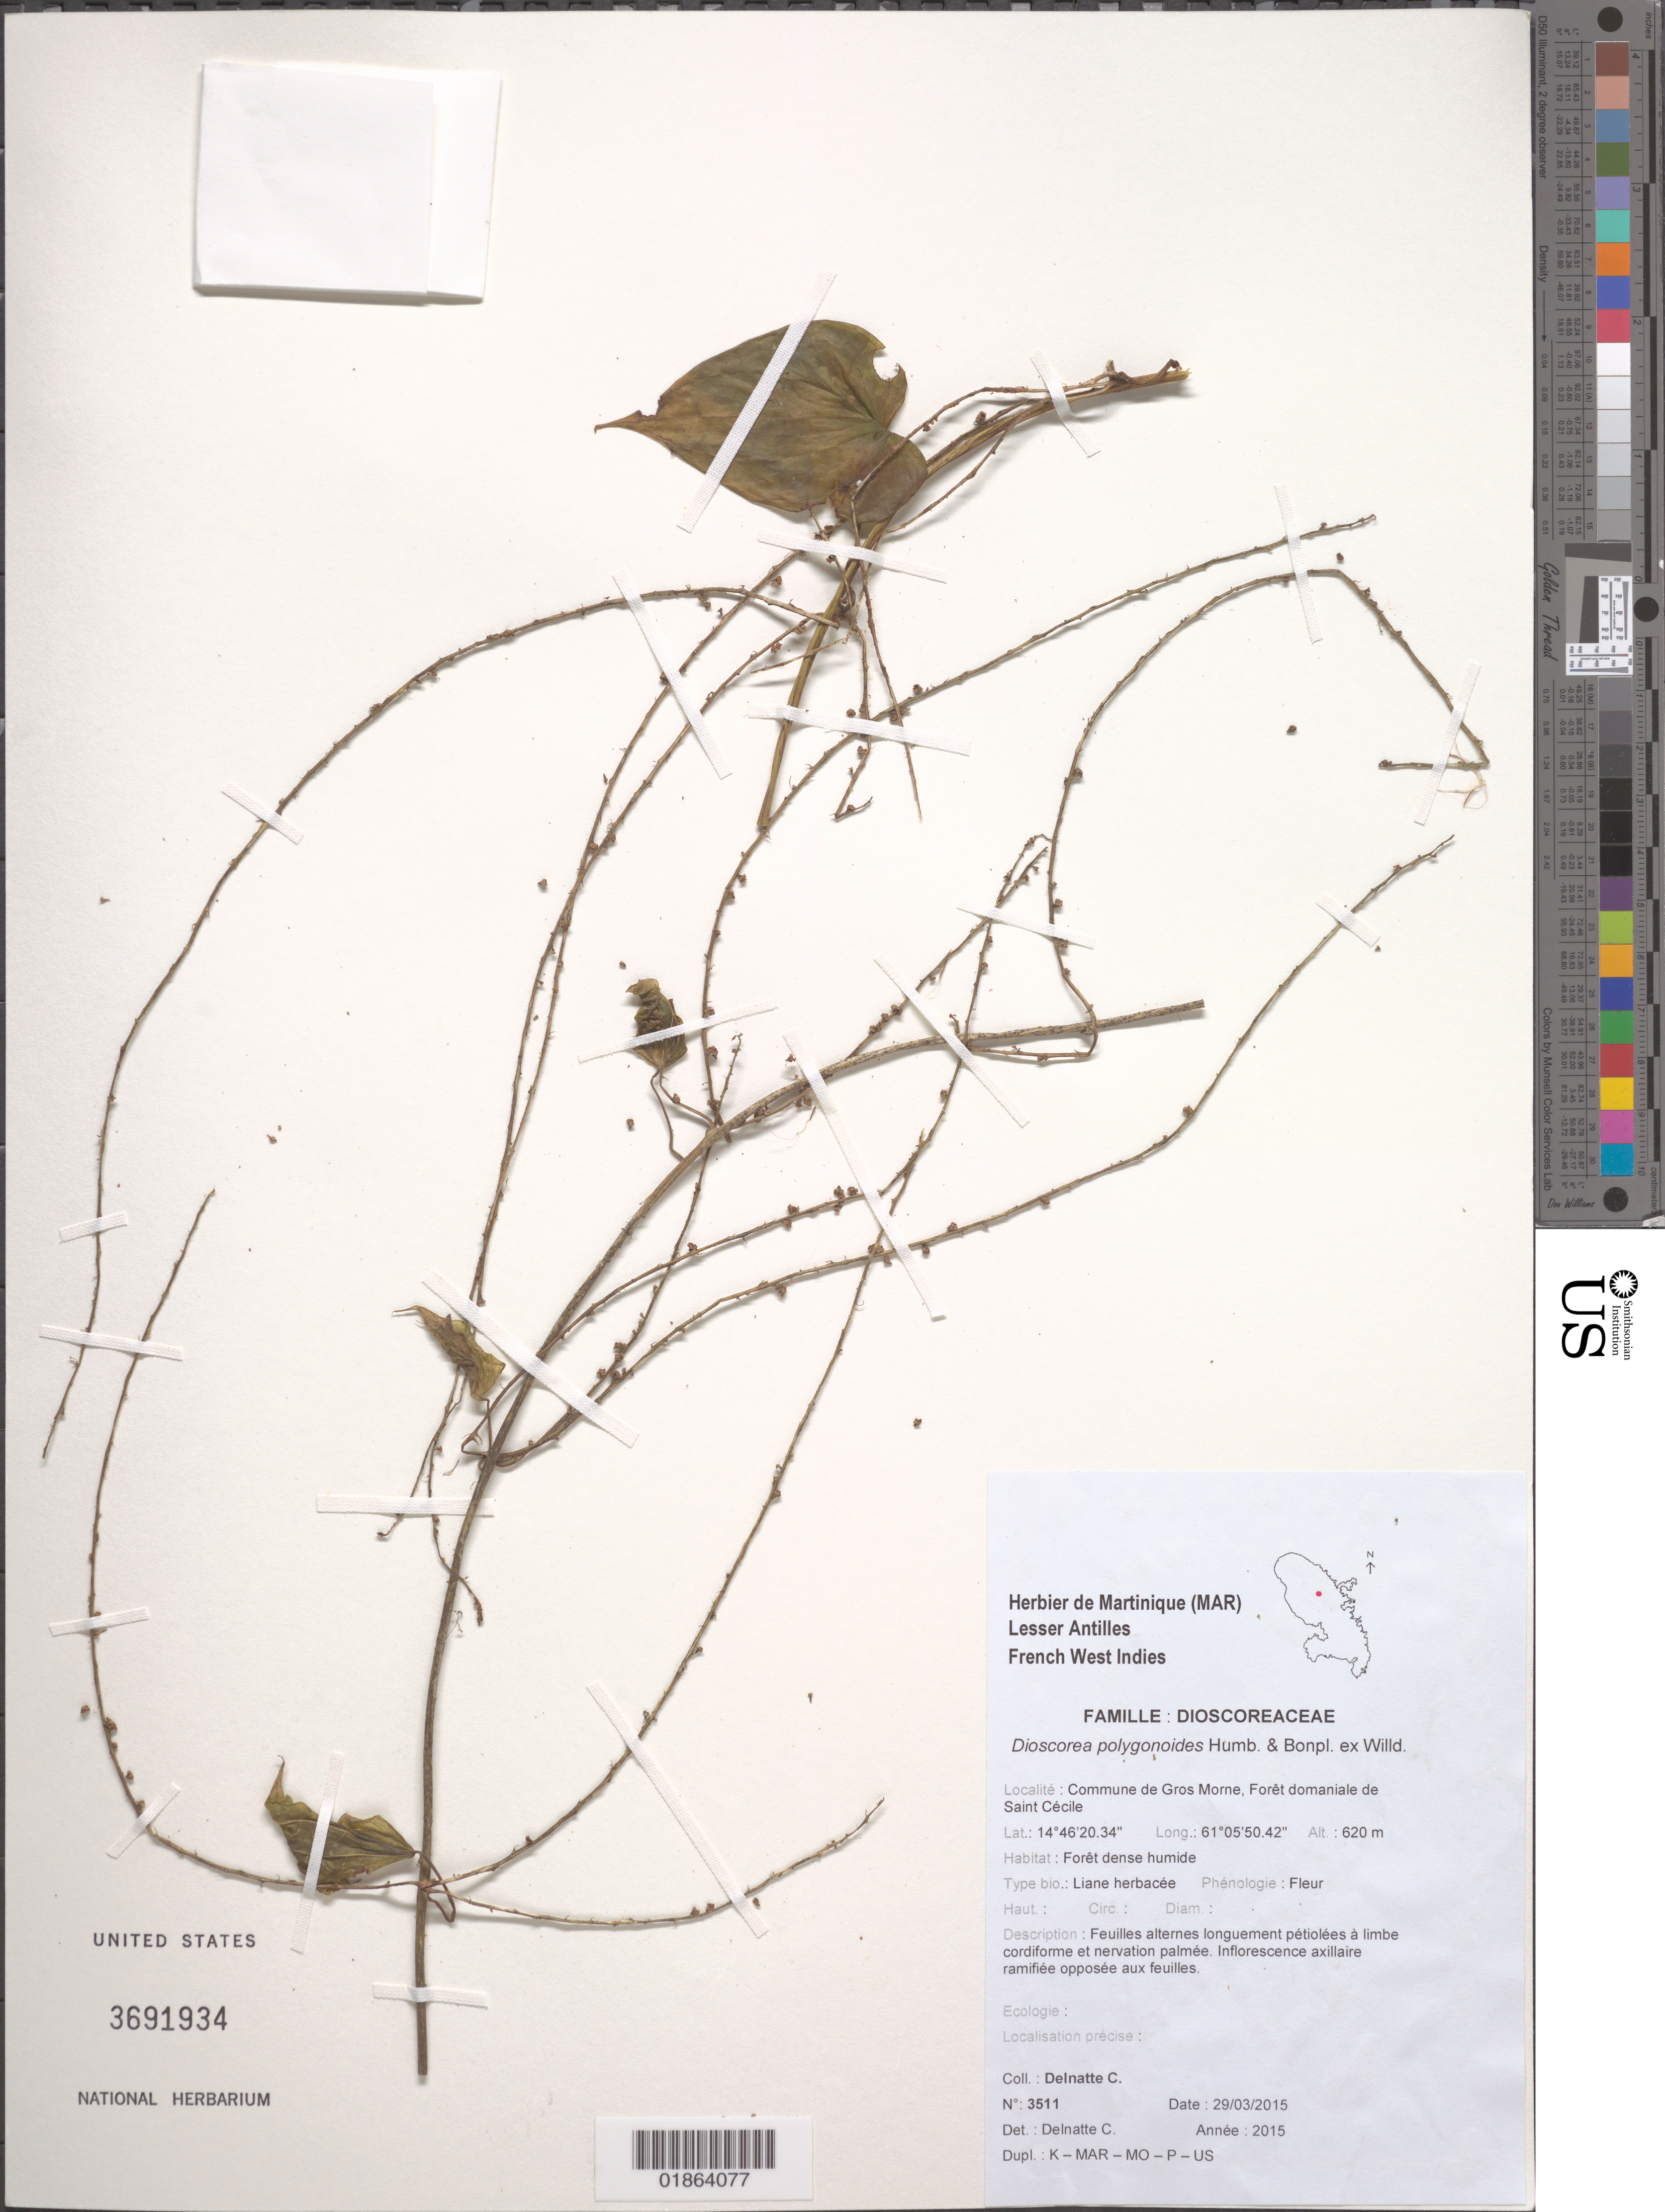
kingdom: Plantae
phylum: Tracheophyta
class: Liliopsida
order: Dioscoreales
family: Dioscoreaceae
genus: Dioscorea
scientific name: Dioscorea polygonoides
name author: Humb. & Bonpl. ex Willd.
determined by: Delnatte, C.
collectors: C. Delnatte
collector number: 3511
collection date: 2015-03-29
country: Martinique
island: Martinique I.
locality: Commune de Gros Morne. Forêt domaniale de Saint Cécile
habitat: Forêt dense humide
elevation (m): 620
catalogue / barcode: US 3691934